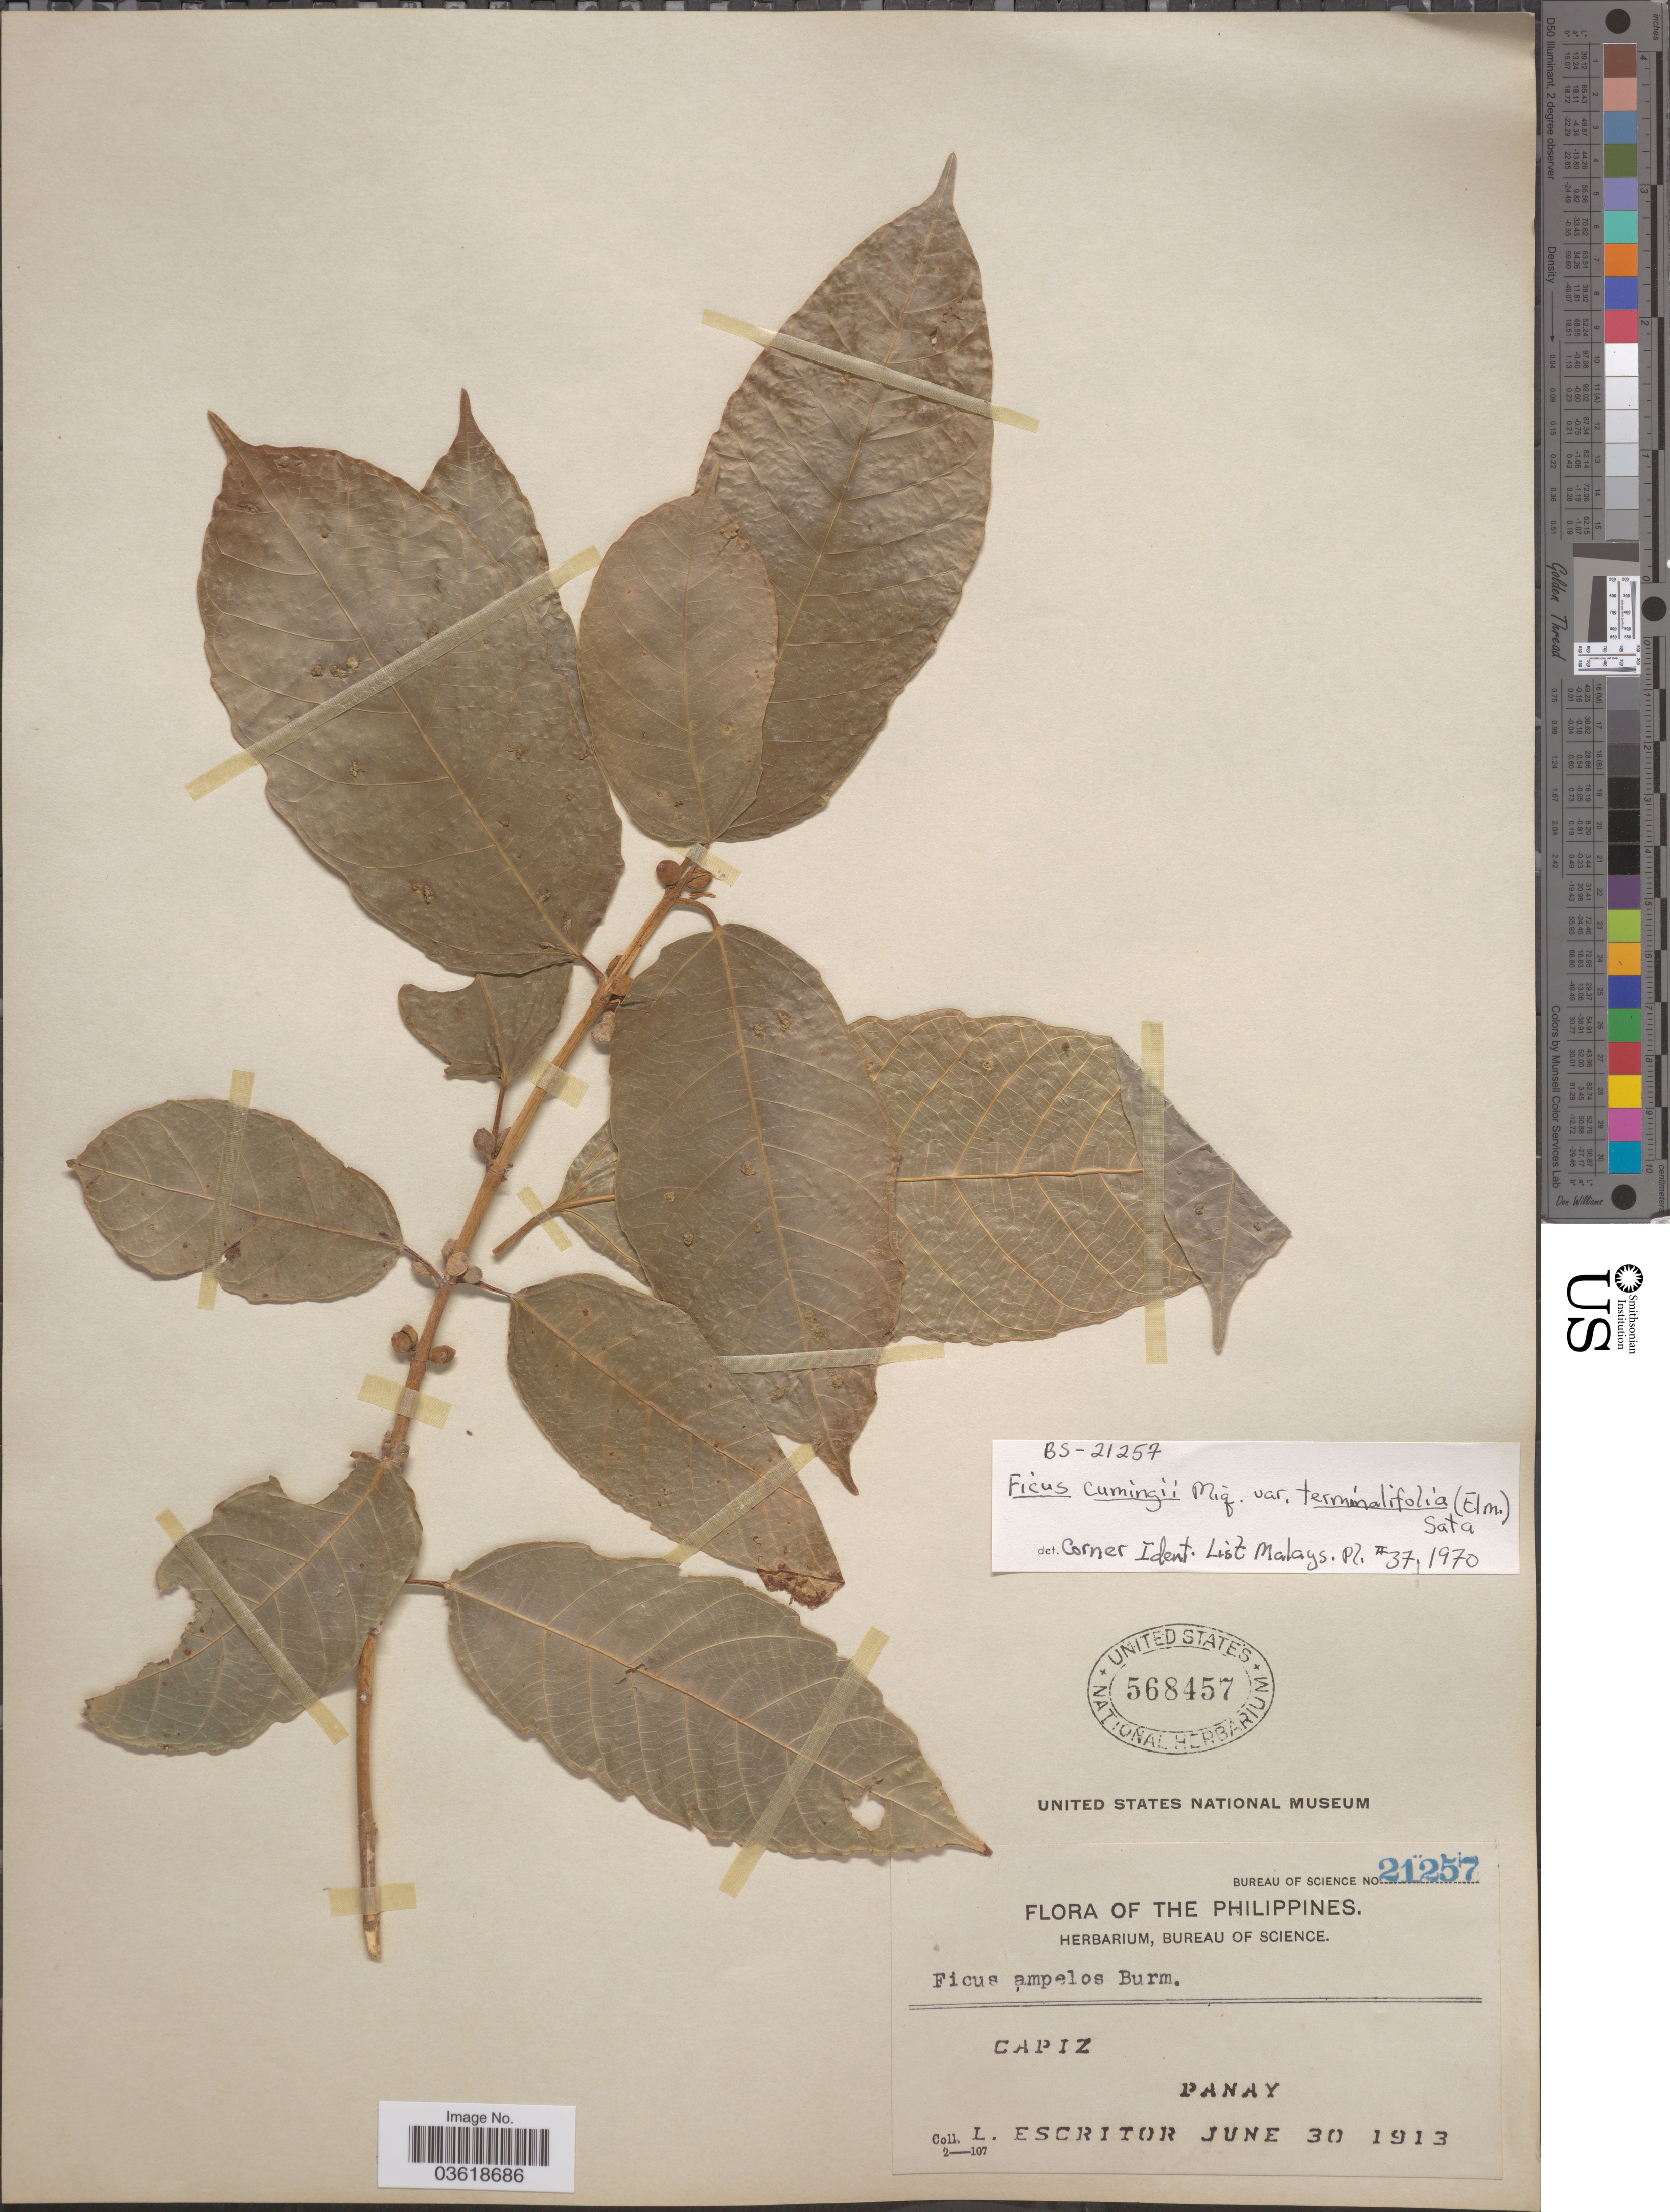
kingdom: Plantae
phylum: Tracheophyta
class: Magnoliopsida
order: Rosales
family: Moraceae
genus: Ficus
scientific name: Ficus cumingii var. terminalifolia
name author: (Elmer) Sata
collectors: L. Escritor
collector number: Bureau of Science 21257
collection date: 1913-06-30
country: Philippines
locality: Capiz. Panay.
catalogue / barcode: US 568457